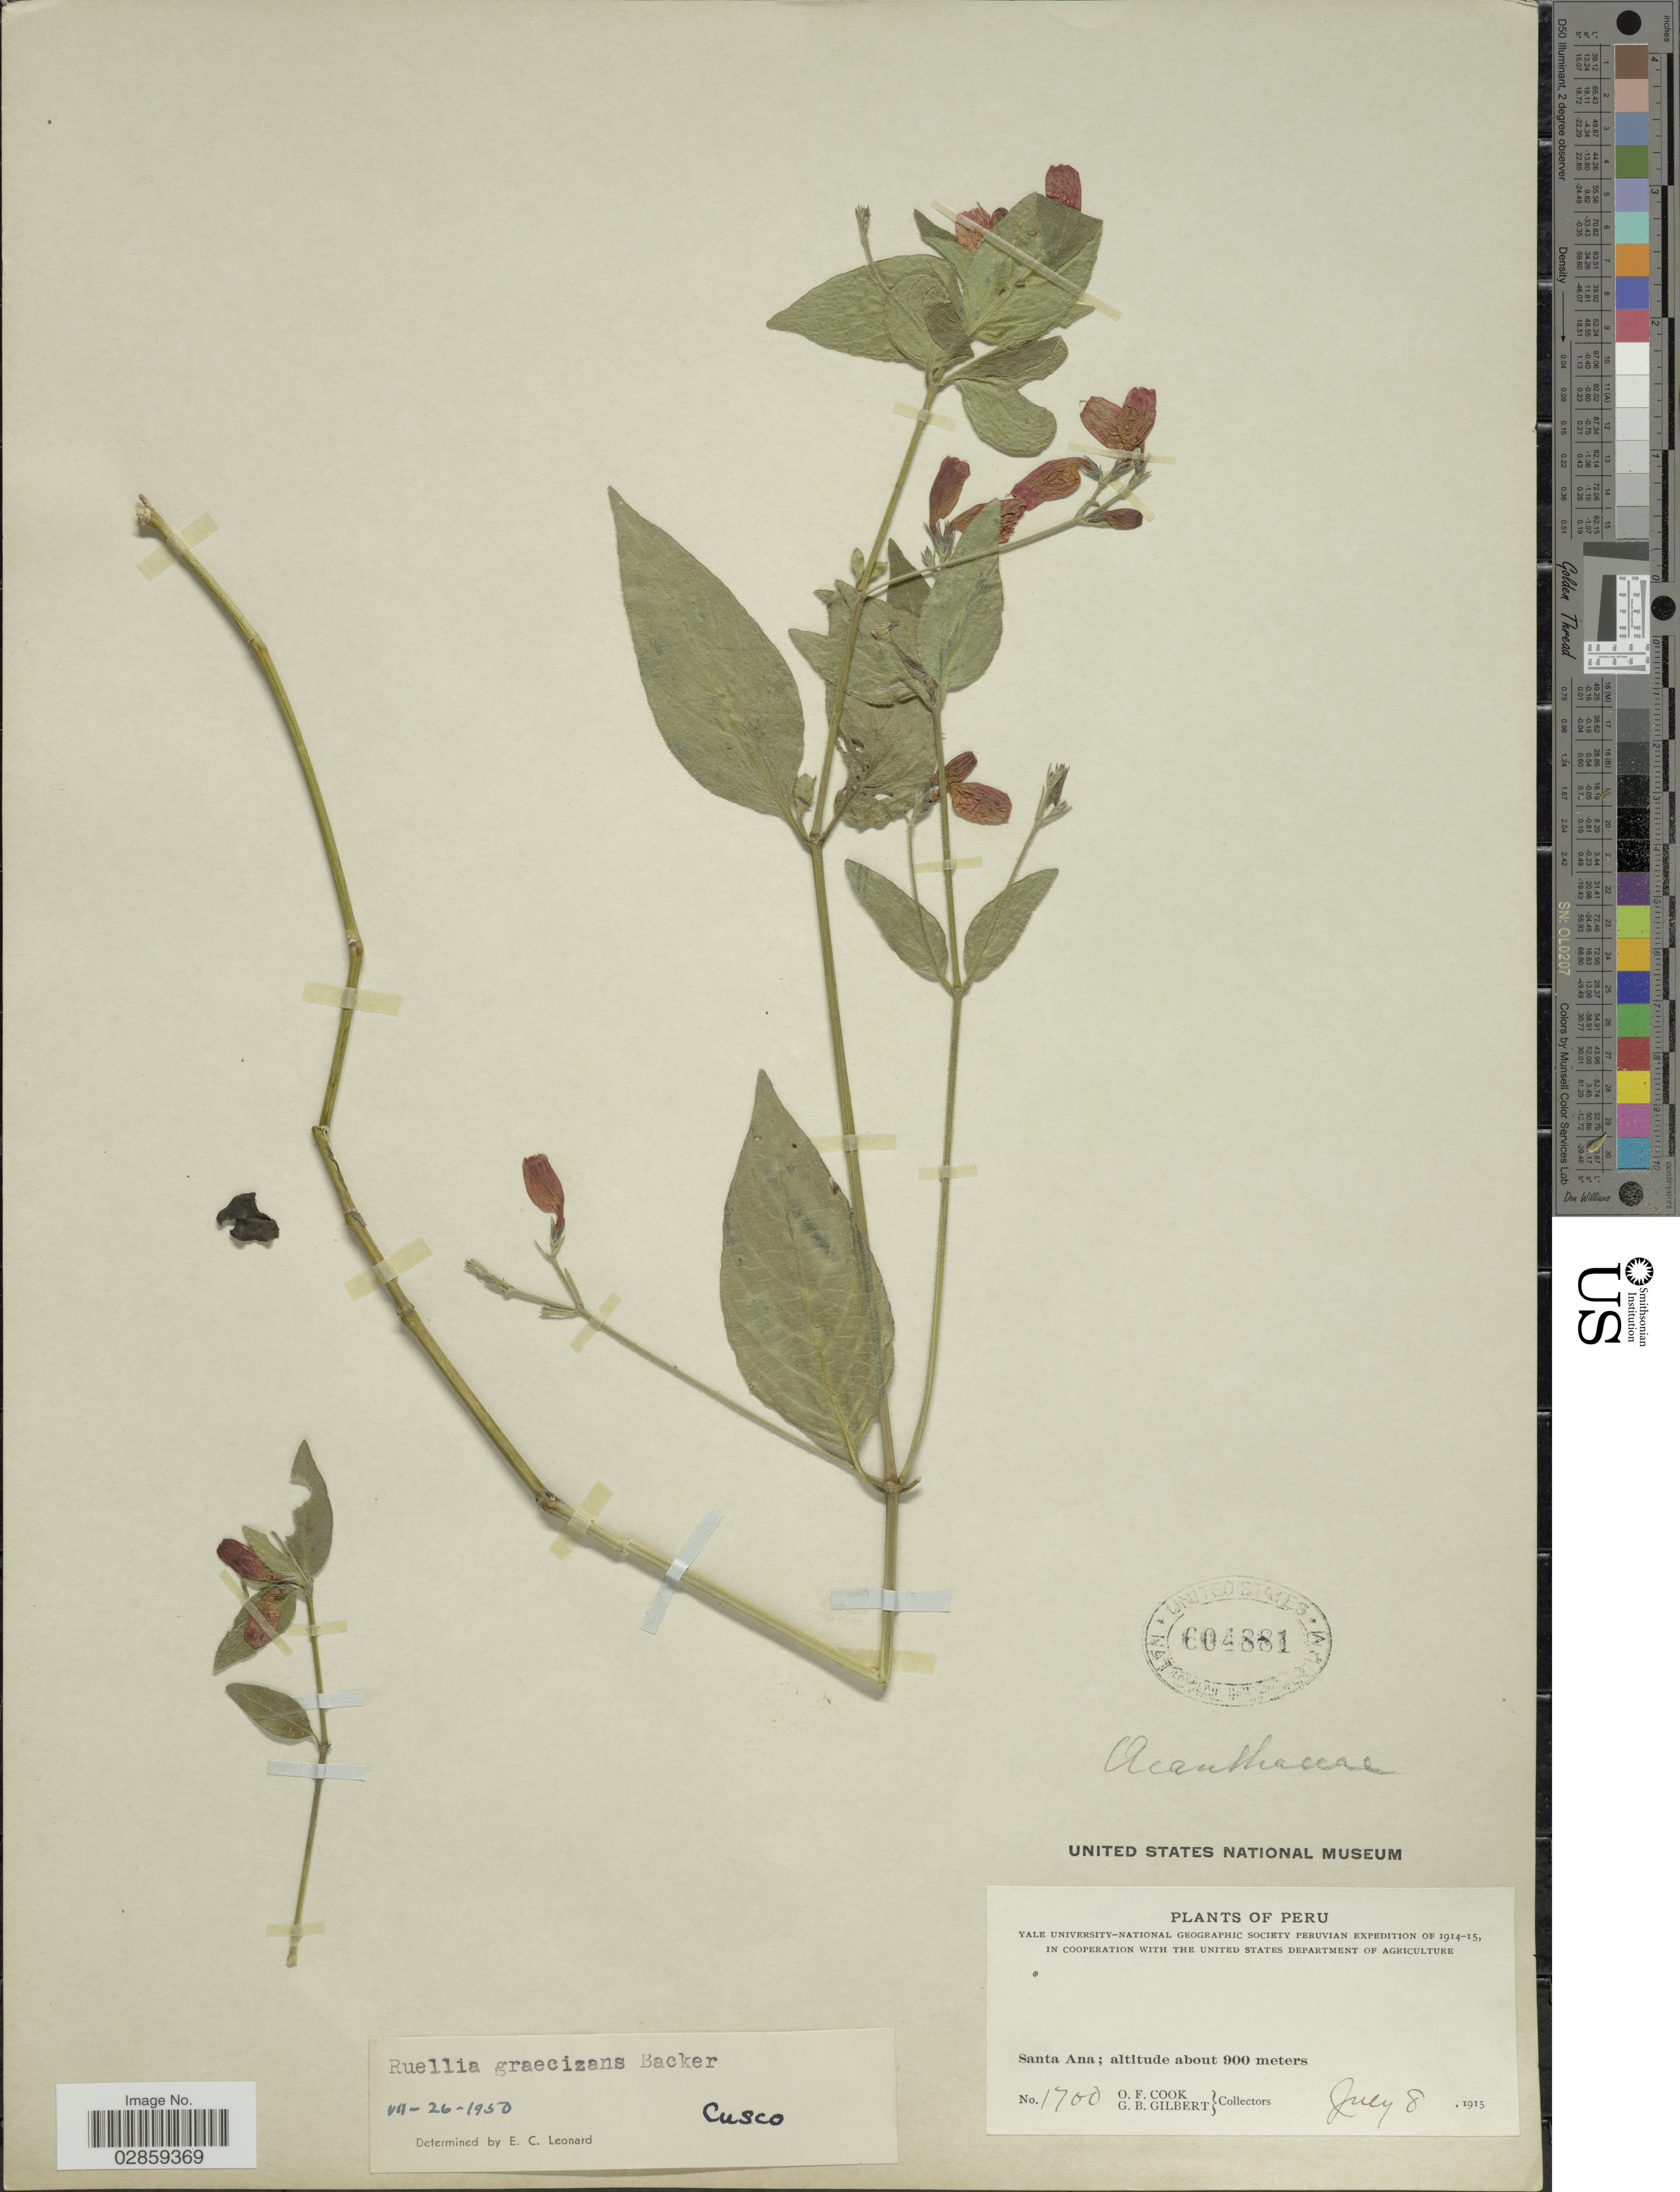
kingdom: Plantae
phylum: Tracheophyta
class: Magnoliopsida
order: Lamiales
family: Acanthaceae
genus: Ruellia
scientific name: Ruellia brevifolia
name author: (Pohl) C. Ezcurra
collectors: O. F. Cook & G. B. Gilbert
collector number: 1700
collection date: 1915-07-08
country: Peru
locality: Santa Ana.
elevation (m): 900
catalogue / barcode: US 604881